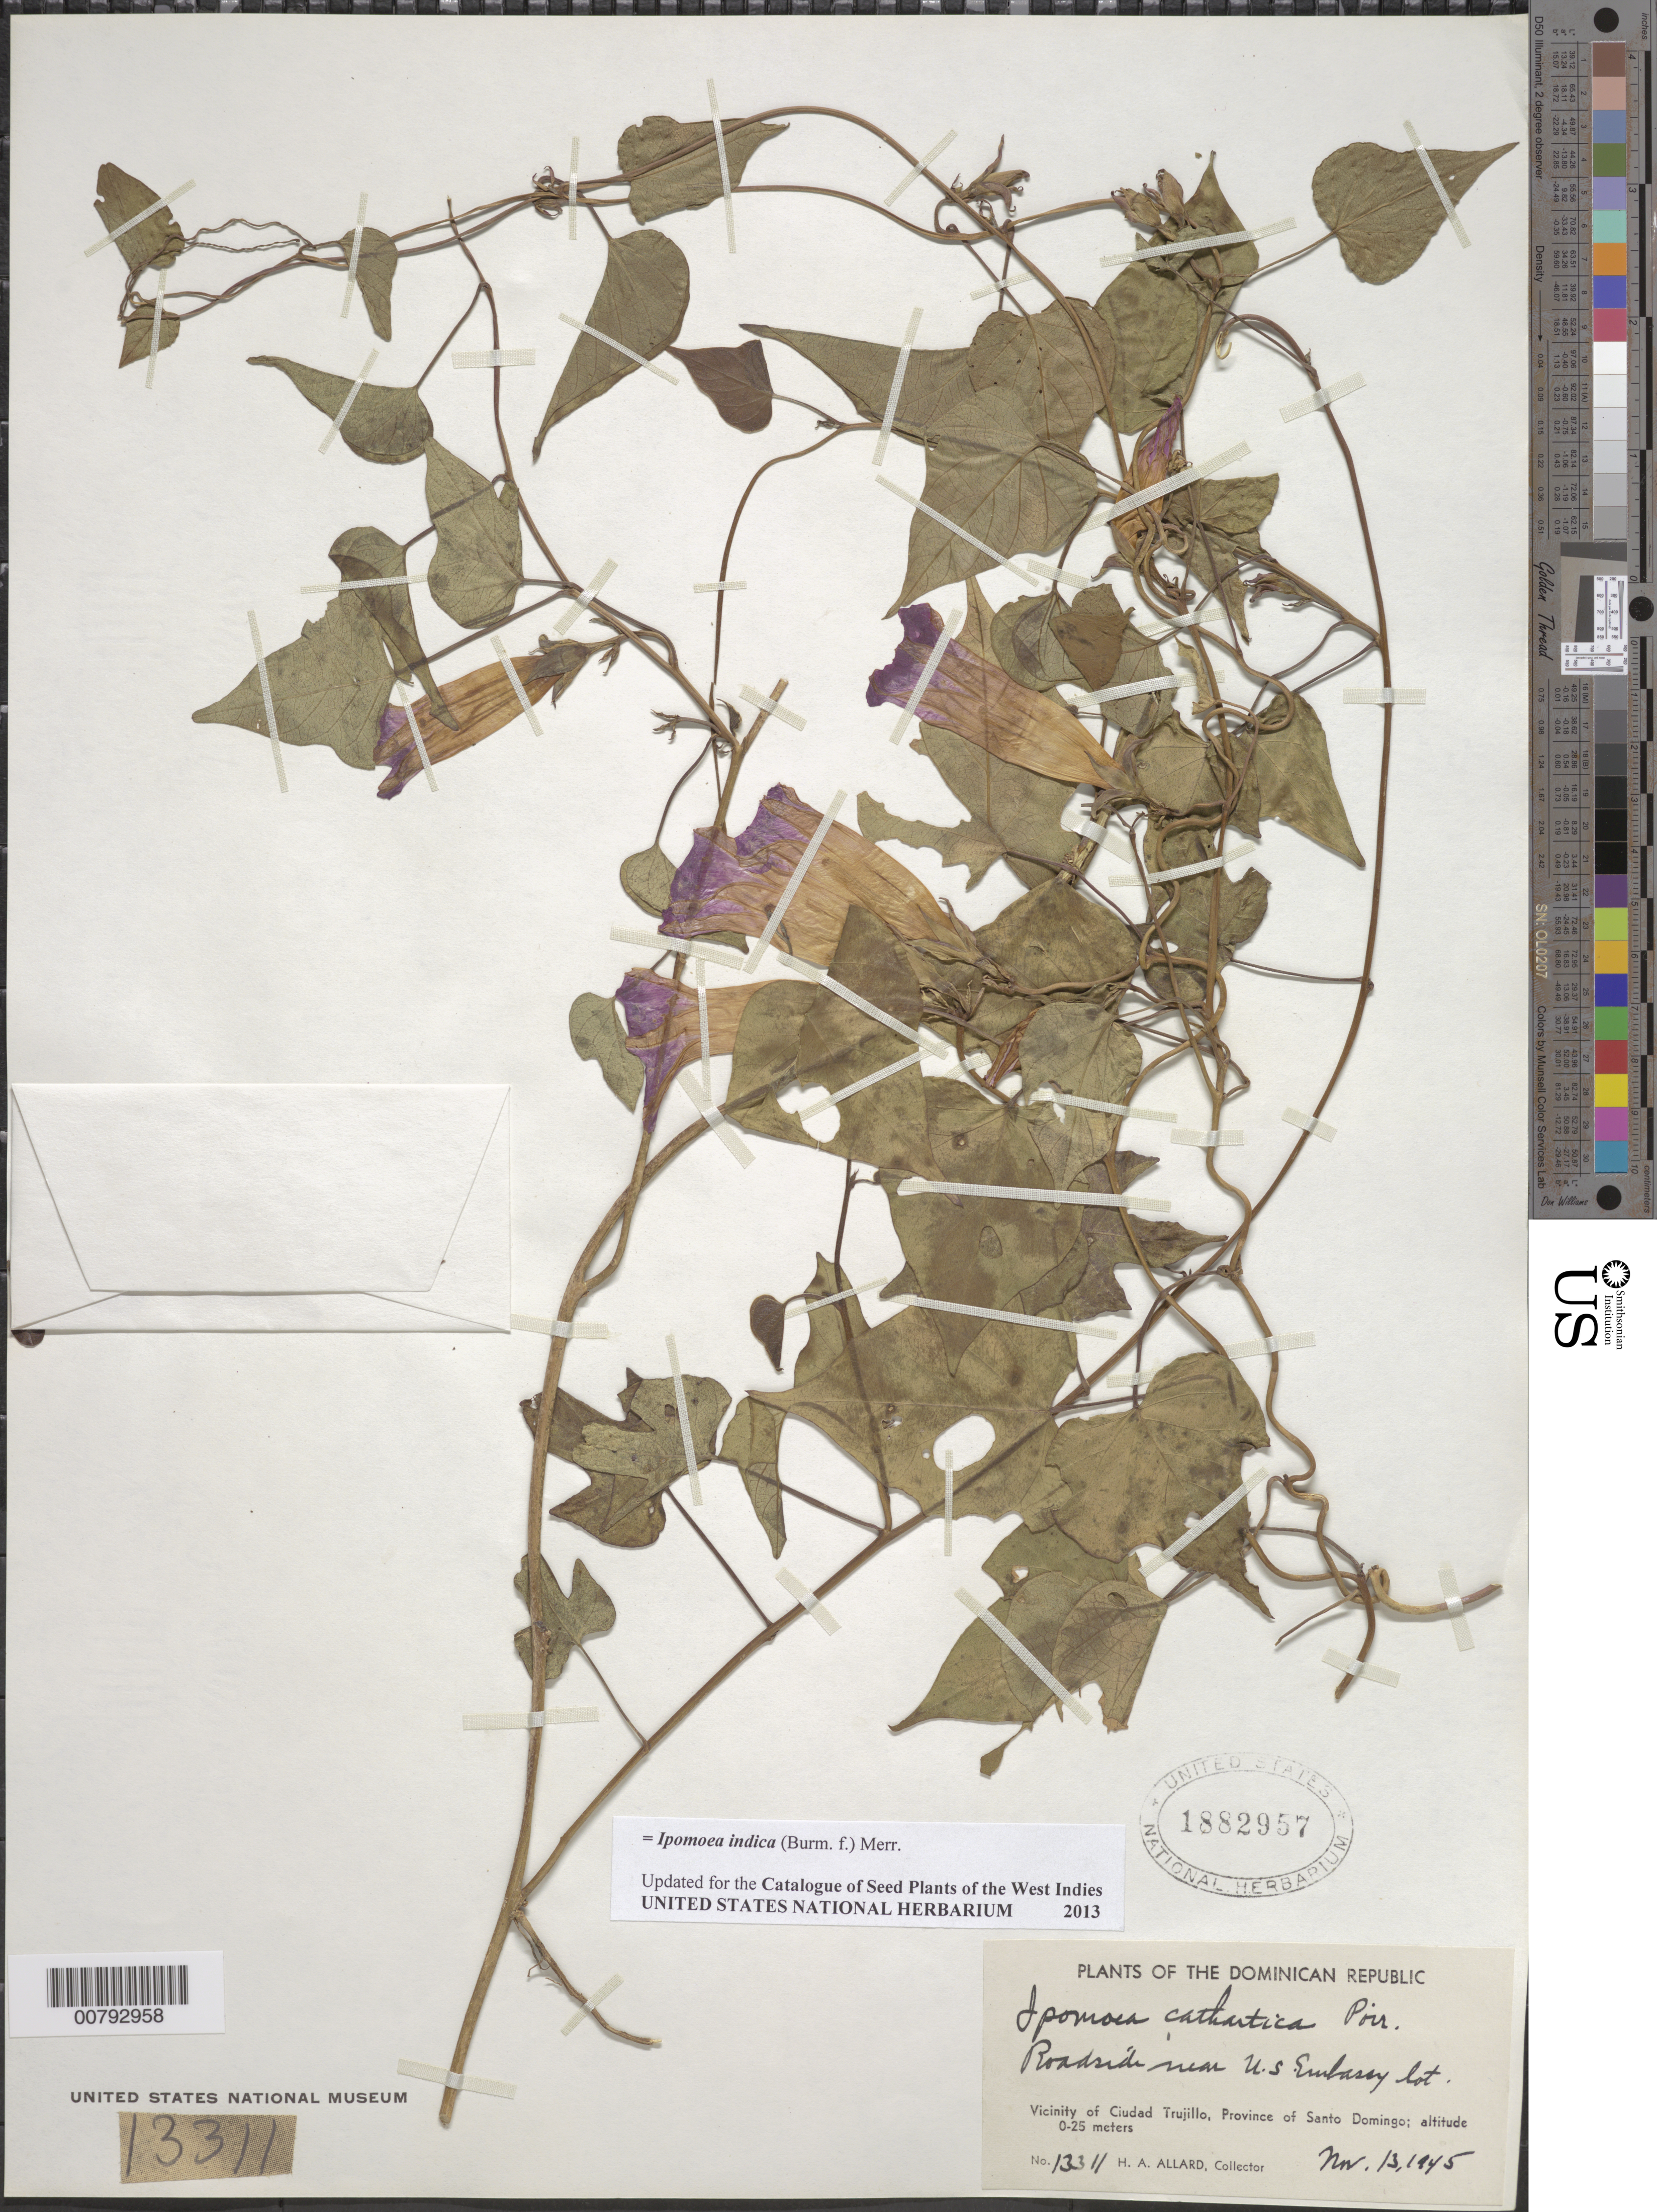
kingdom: Plantae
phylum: Tracheophyta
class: Magnoliopsida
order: Solanales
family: Convolvulaceae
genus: Ipomoea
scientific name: Ipomoea indica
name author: (Burm.) Merr.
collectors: H. A. Allard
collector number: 13311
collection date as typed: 13 Nov 1945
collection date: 1945-11-13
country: Dominican Republic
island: Hispaniola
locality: Province of Santo Domingo, vicinity of Ciudad Trujillo, near U.S. Embassy lot.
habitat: Roadside.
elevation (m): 0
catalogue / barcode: US 1882957